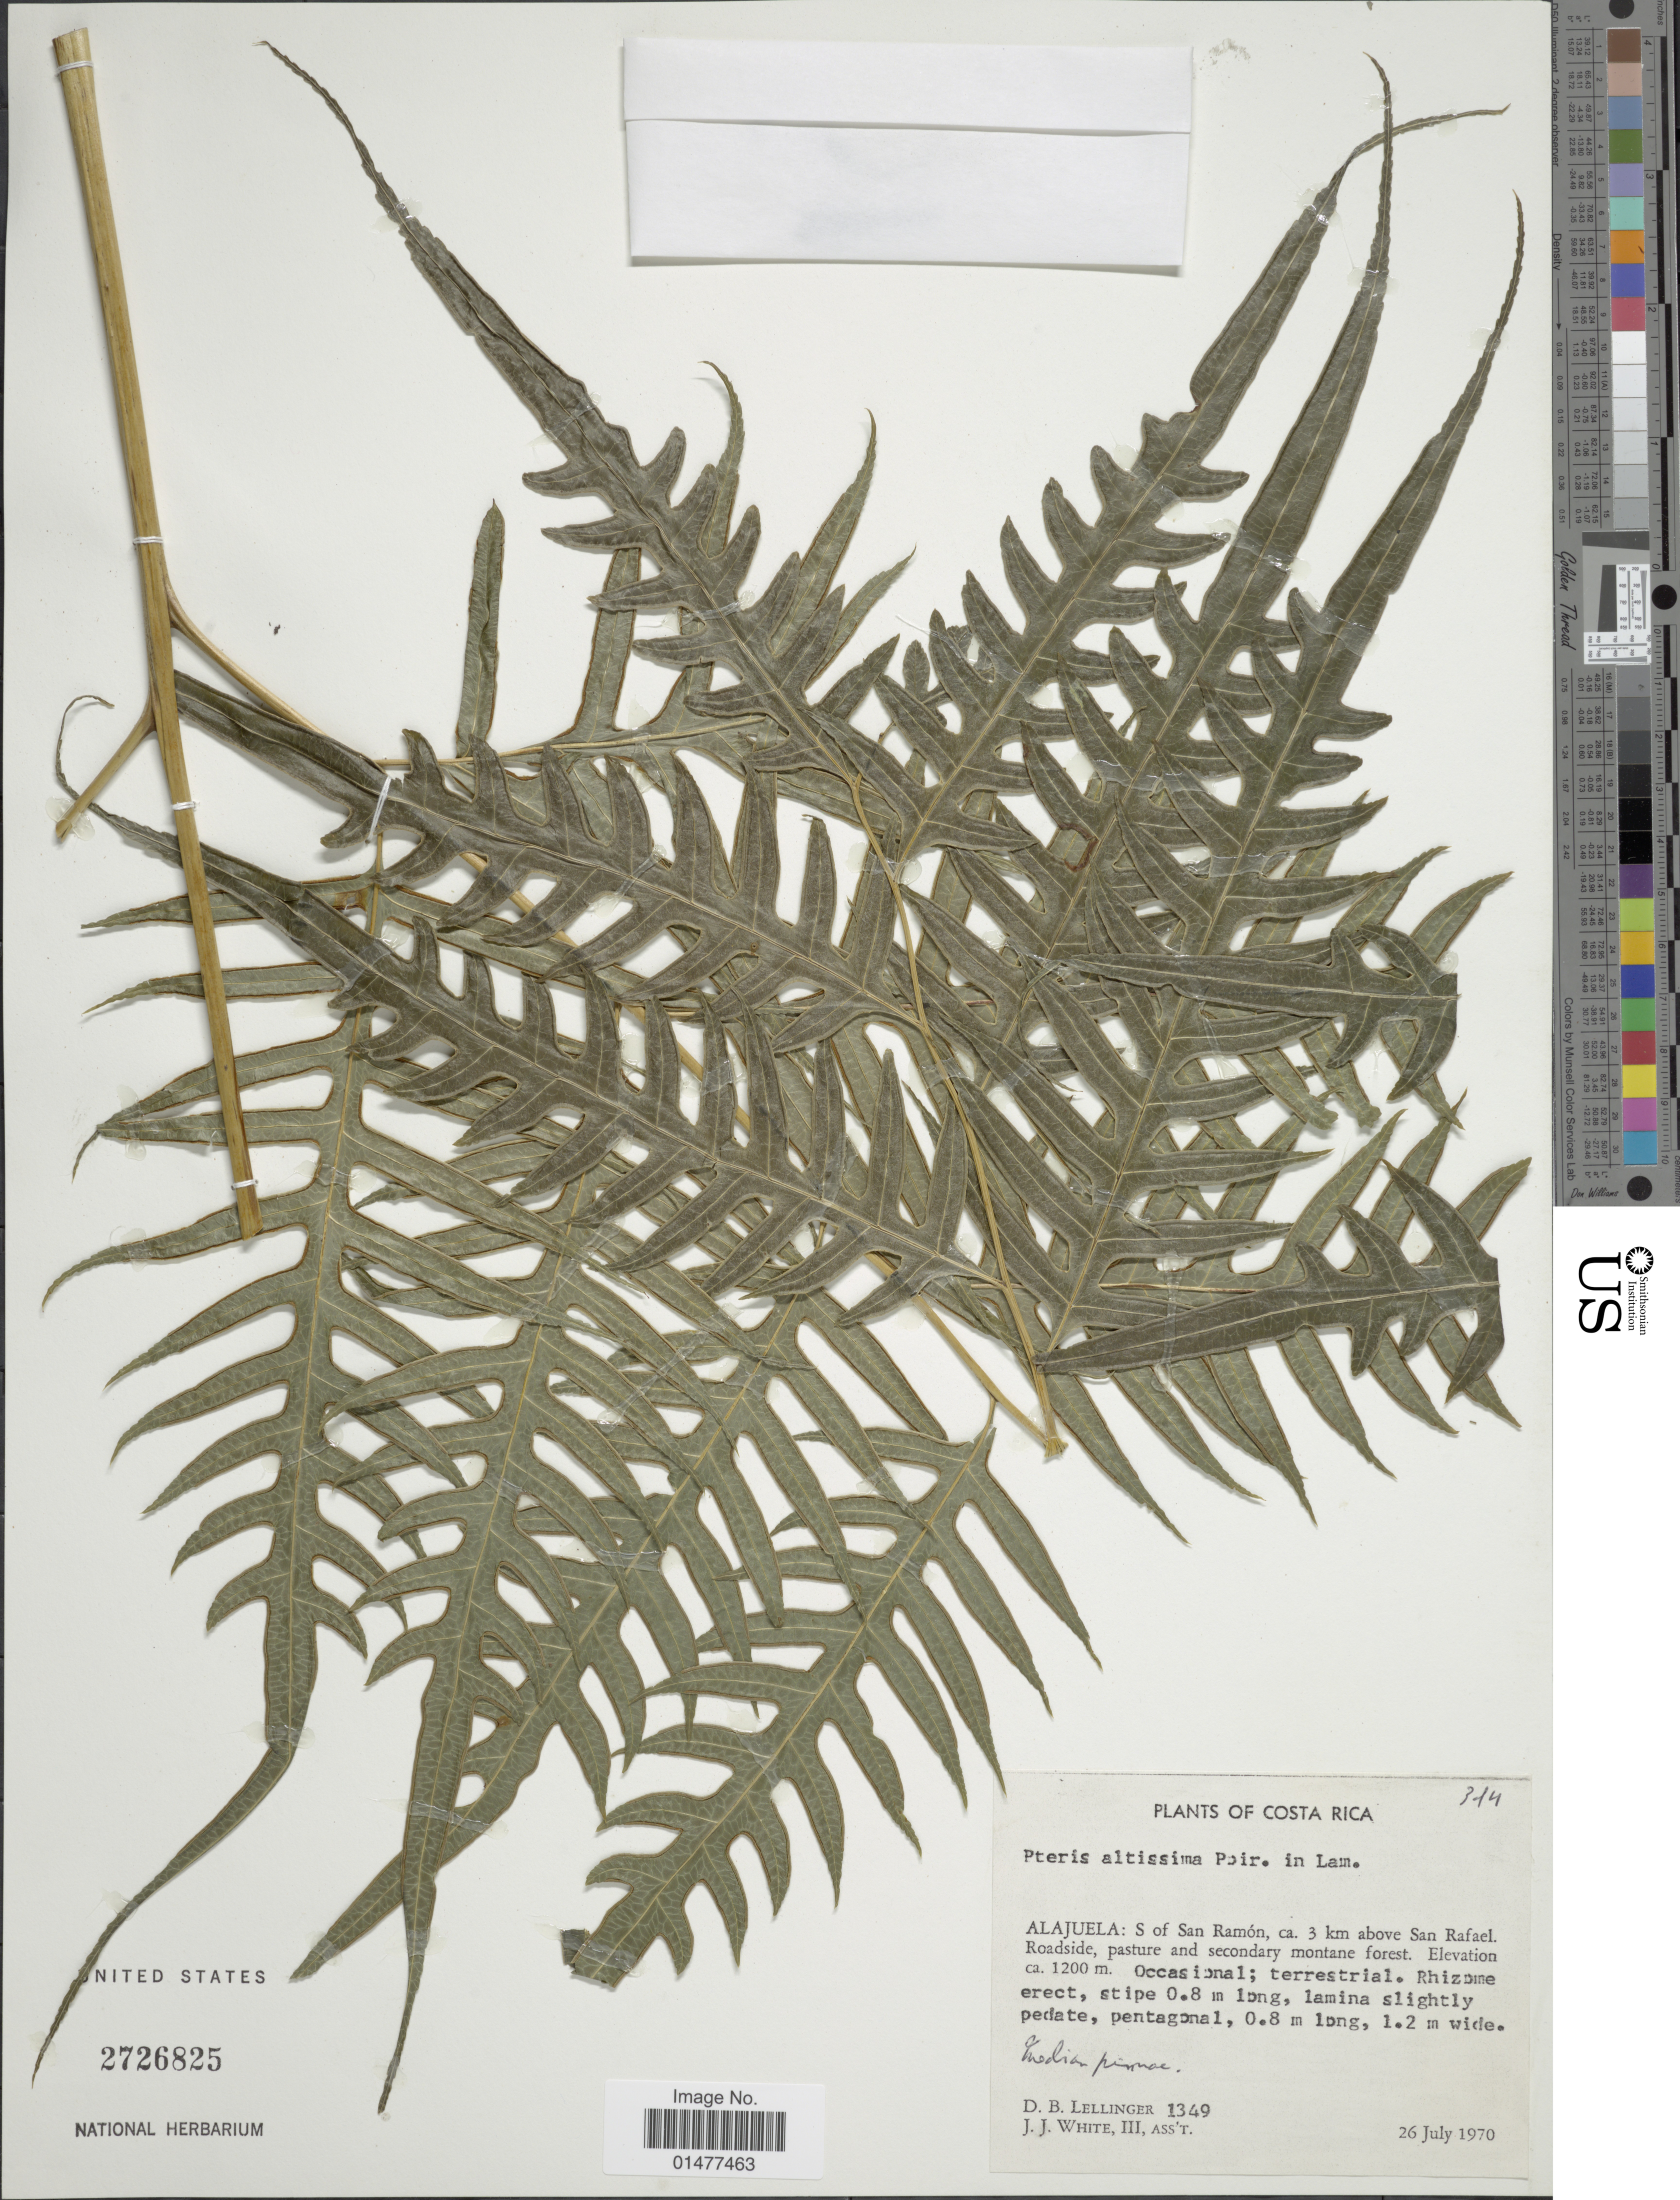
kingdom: Plantae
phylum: Tracheophyta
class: Polypodiopsida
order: Polypodiales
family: Pteridaceae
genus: Pteris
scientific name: Pteris altissima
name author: Poir.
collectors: D. B. Lellinger, J. J. White III & et al.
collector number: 1349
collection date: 1970-07-26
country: Costa Rica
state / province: Alajuela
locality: S of San Ramón, ca. 3 km above San Rafael. Roadside.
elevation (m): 1200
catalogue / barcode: US 2726825